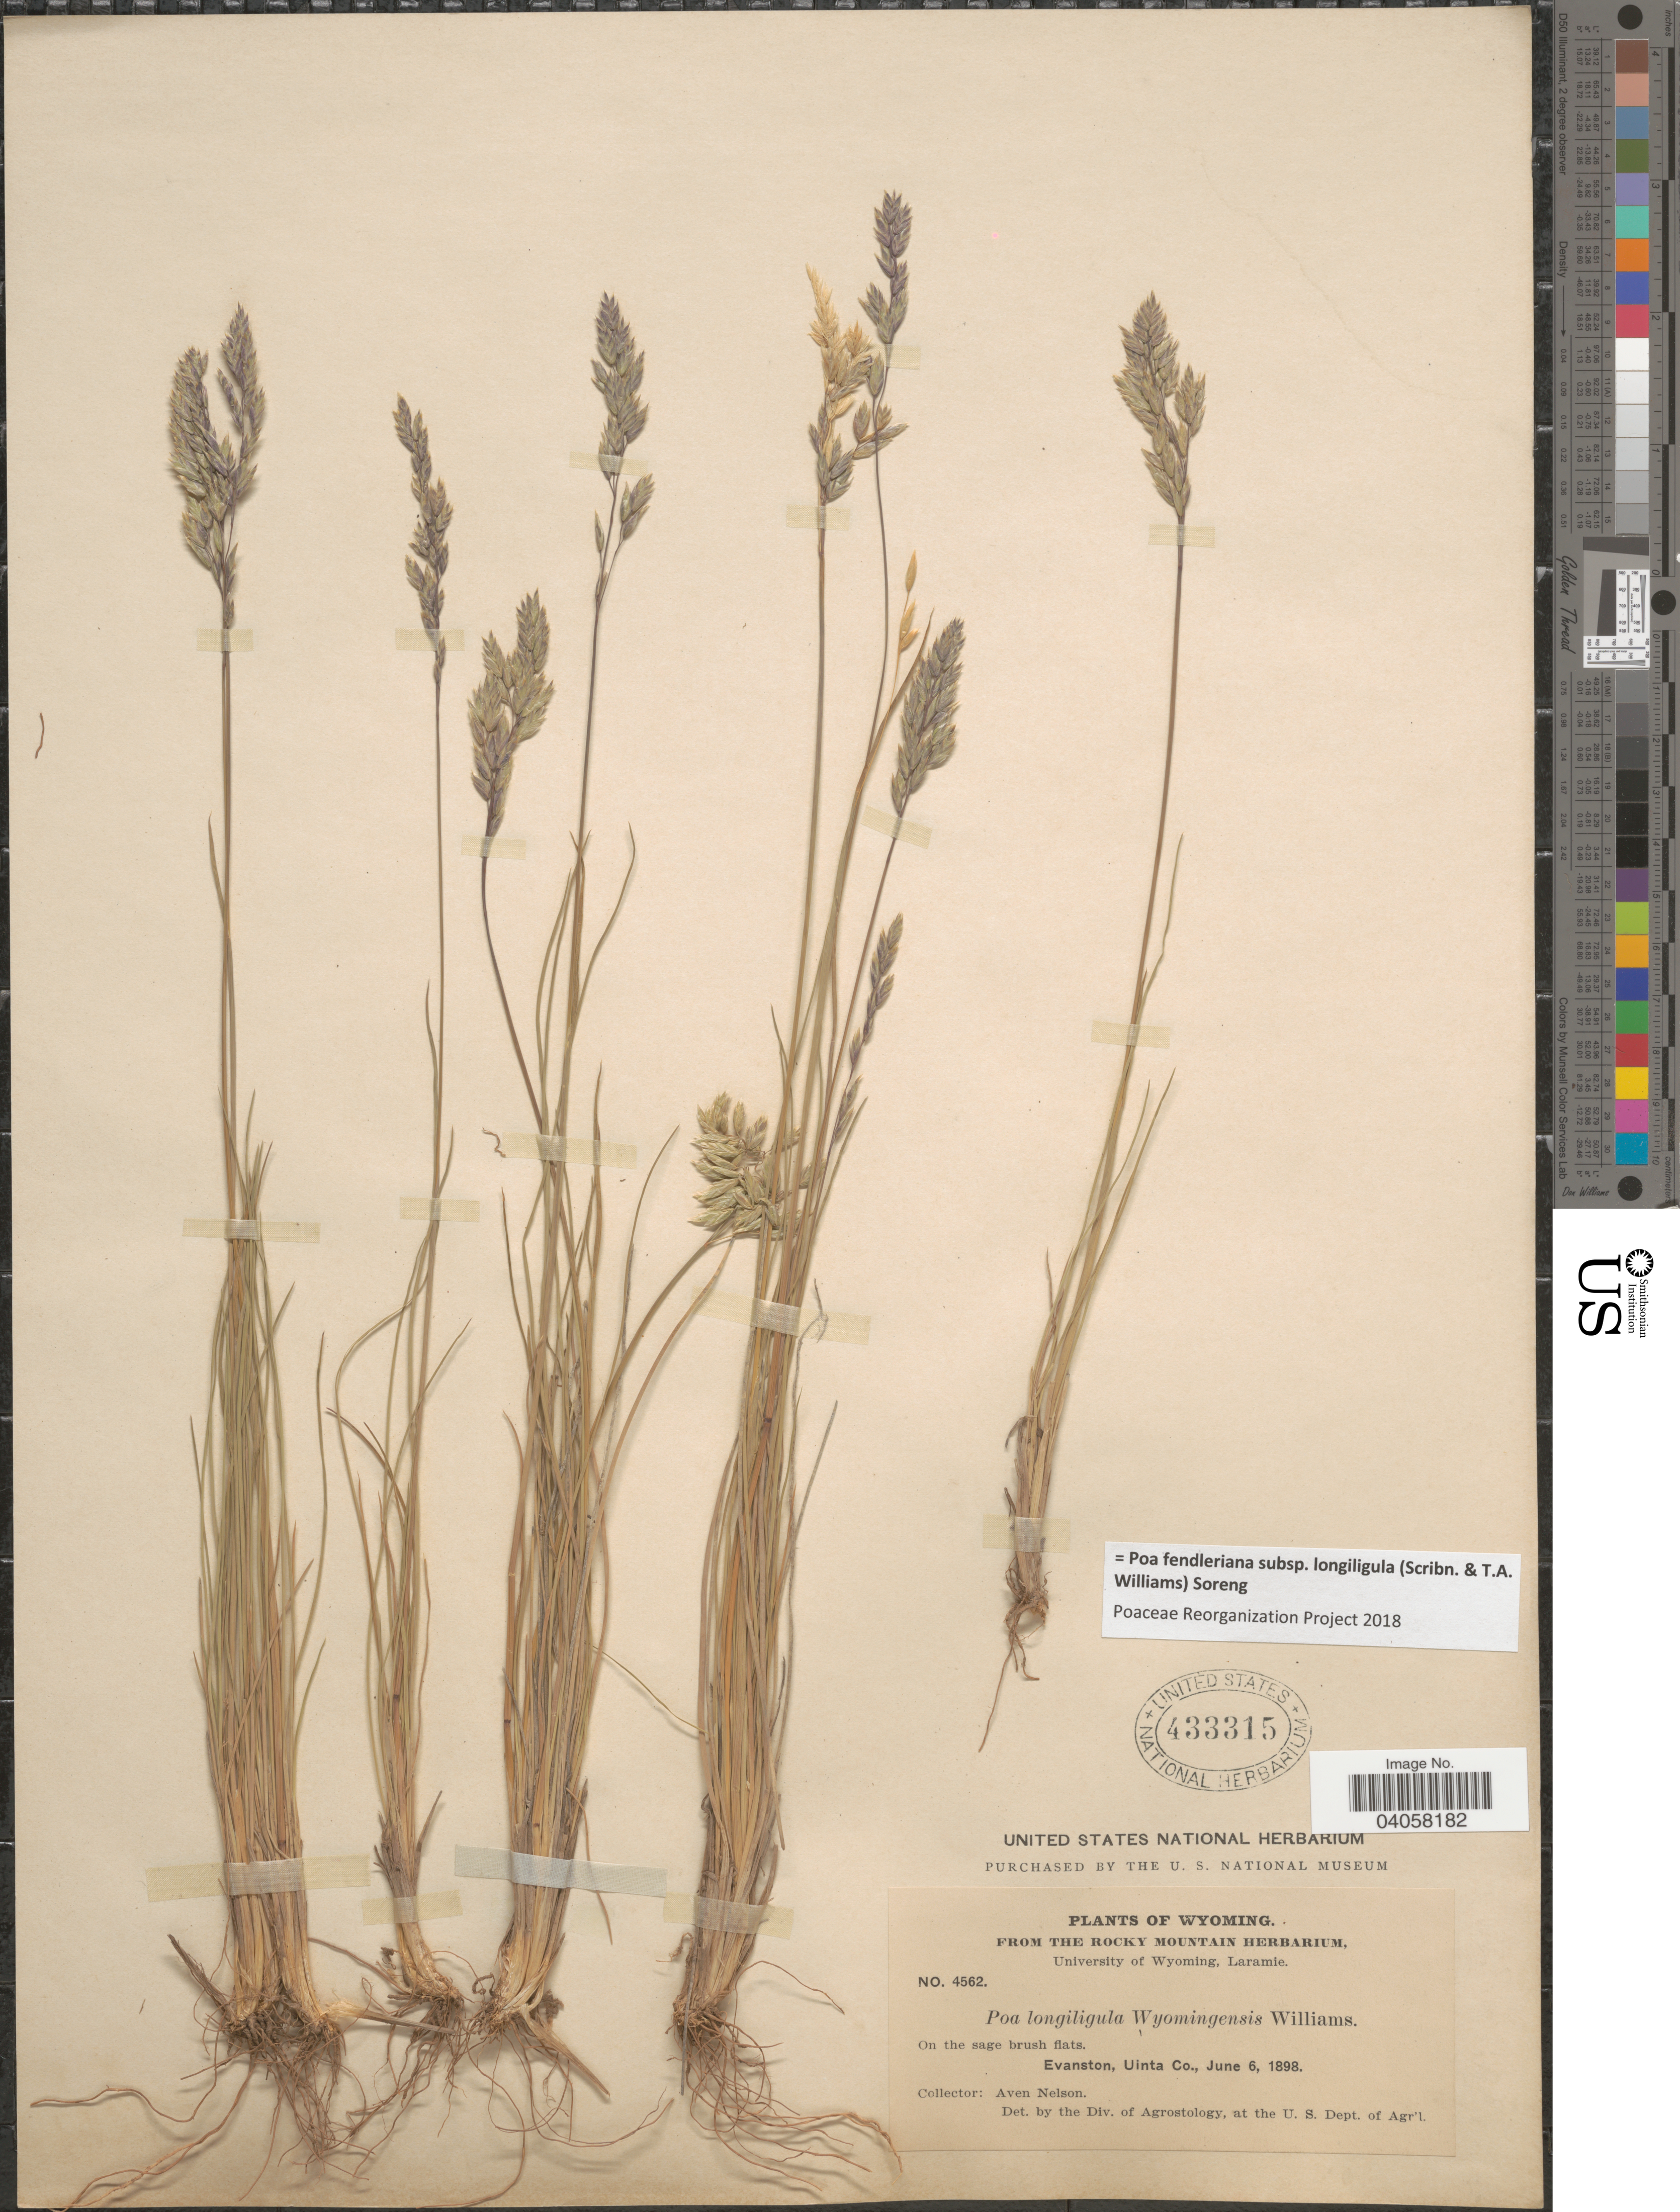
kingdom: Plantae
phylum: Tracheophyta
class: Liliopsida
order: Poales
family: Poaceae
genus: Poa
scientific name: Poa fendleriana subsp. longiligula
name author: (Scribn. & T.A. Williams) Soreng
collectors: A. Nelson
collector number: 4562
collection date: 1898-06-06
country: United States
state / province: Wyoming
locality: Evanston, Uinta Co.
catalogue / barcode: US 433315